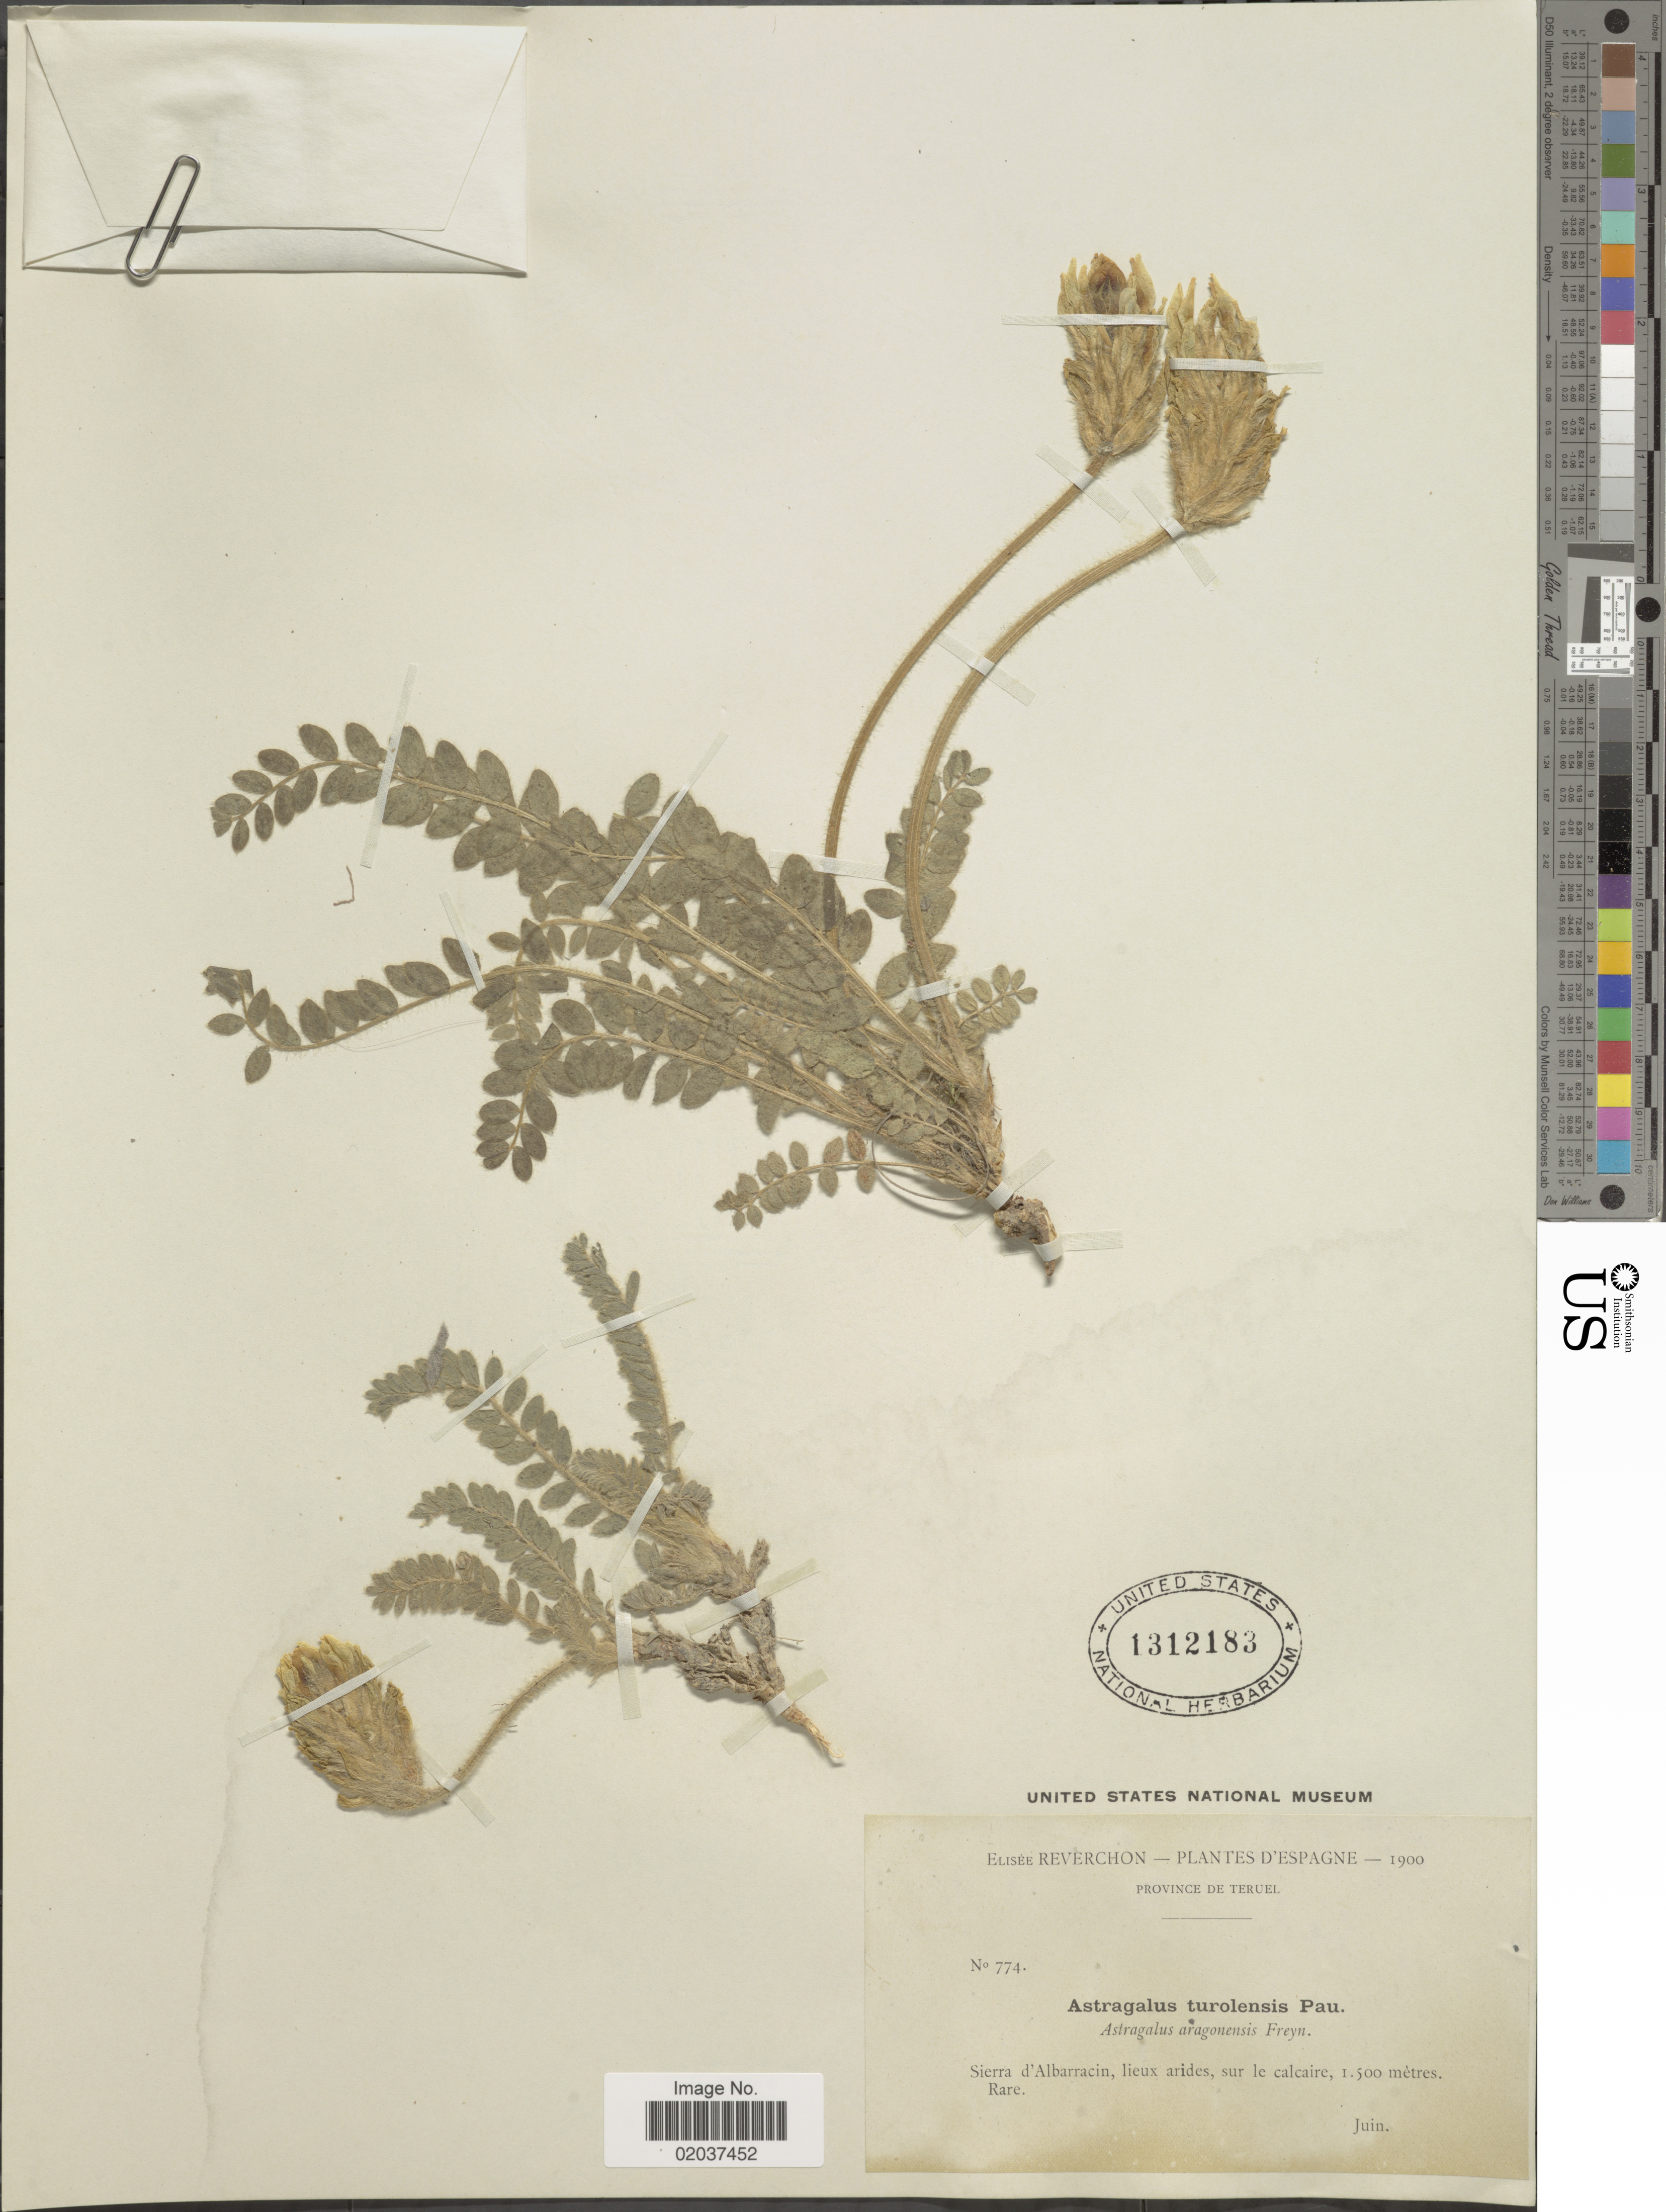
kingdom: Plantae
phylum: Tracheophyta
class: Magnoliopsida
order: Fabales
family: Fabaceae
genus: Astragalus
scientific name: Astragalus turolensis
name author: Pau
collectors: E. Reverchon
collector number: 774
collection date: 1900-06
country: Spain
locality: Province de Teruel, Sierra d'Albarracin, lieux arides, sur le calcaire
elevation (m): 1500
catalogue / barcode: US 1312183